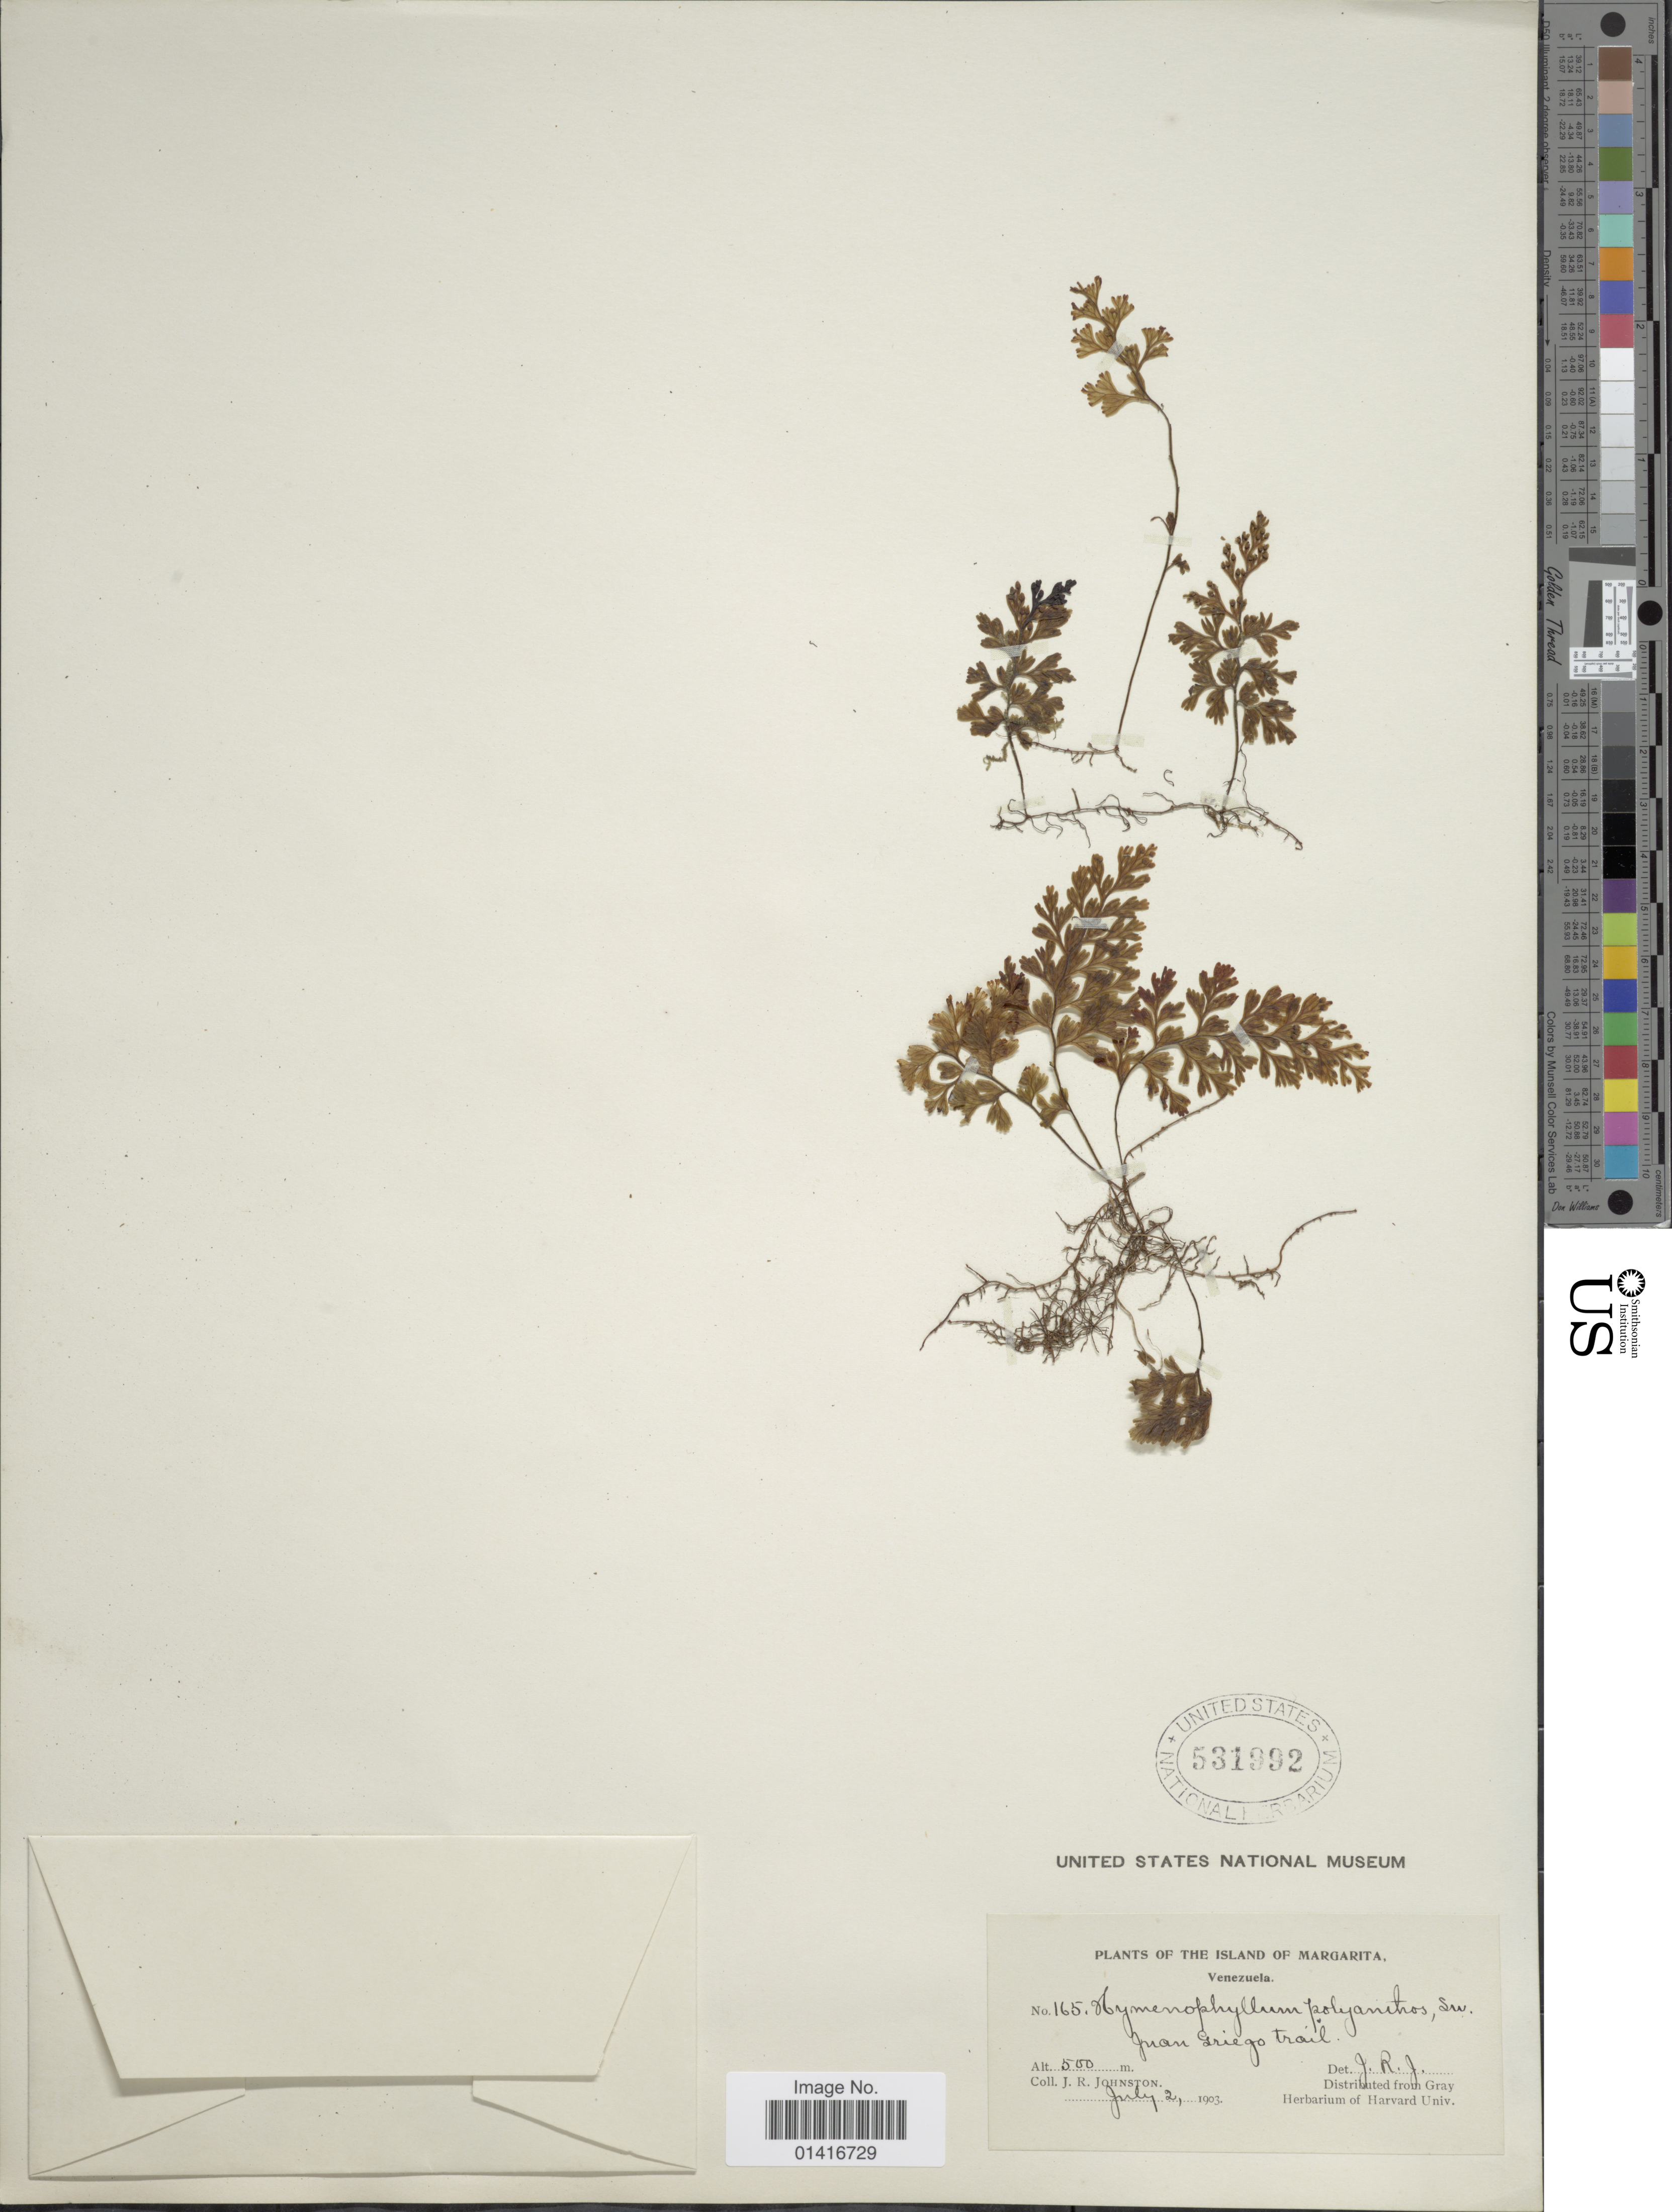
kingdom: Plantae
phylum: Tracheophyta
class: Polypodiopsida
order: Hymenophyllales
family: Hymenophyllaceae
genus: Hymenophyllum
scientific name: Hymenophyllum polyanthos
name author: (Sw.) Sw.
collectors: J. Johnston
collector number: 165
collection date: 1903-07-02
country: Venezuela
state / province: Nueva Esparta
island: Margarita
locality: Island of Margarita. Juan Griego Trail.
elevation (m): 500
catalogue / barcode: US 531992